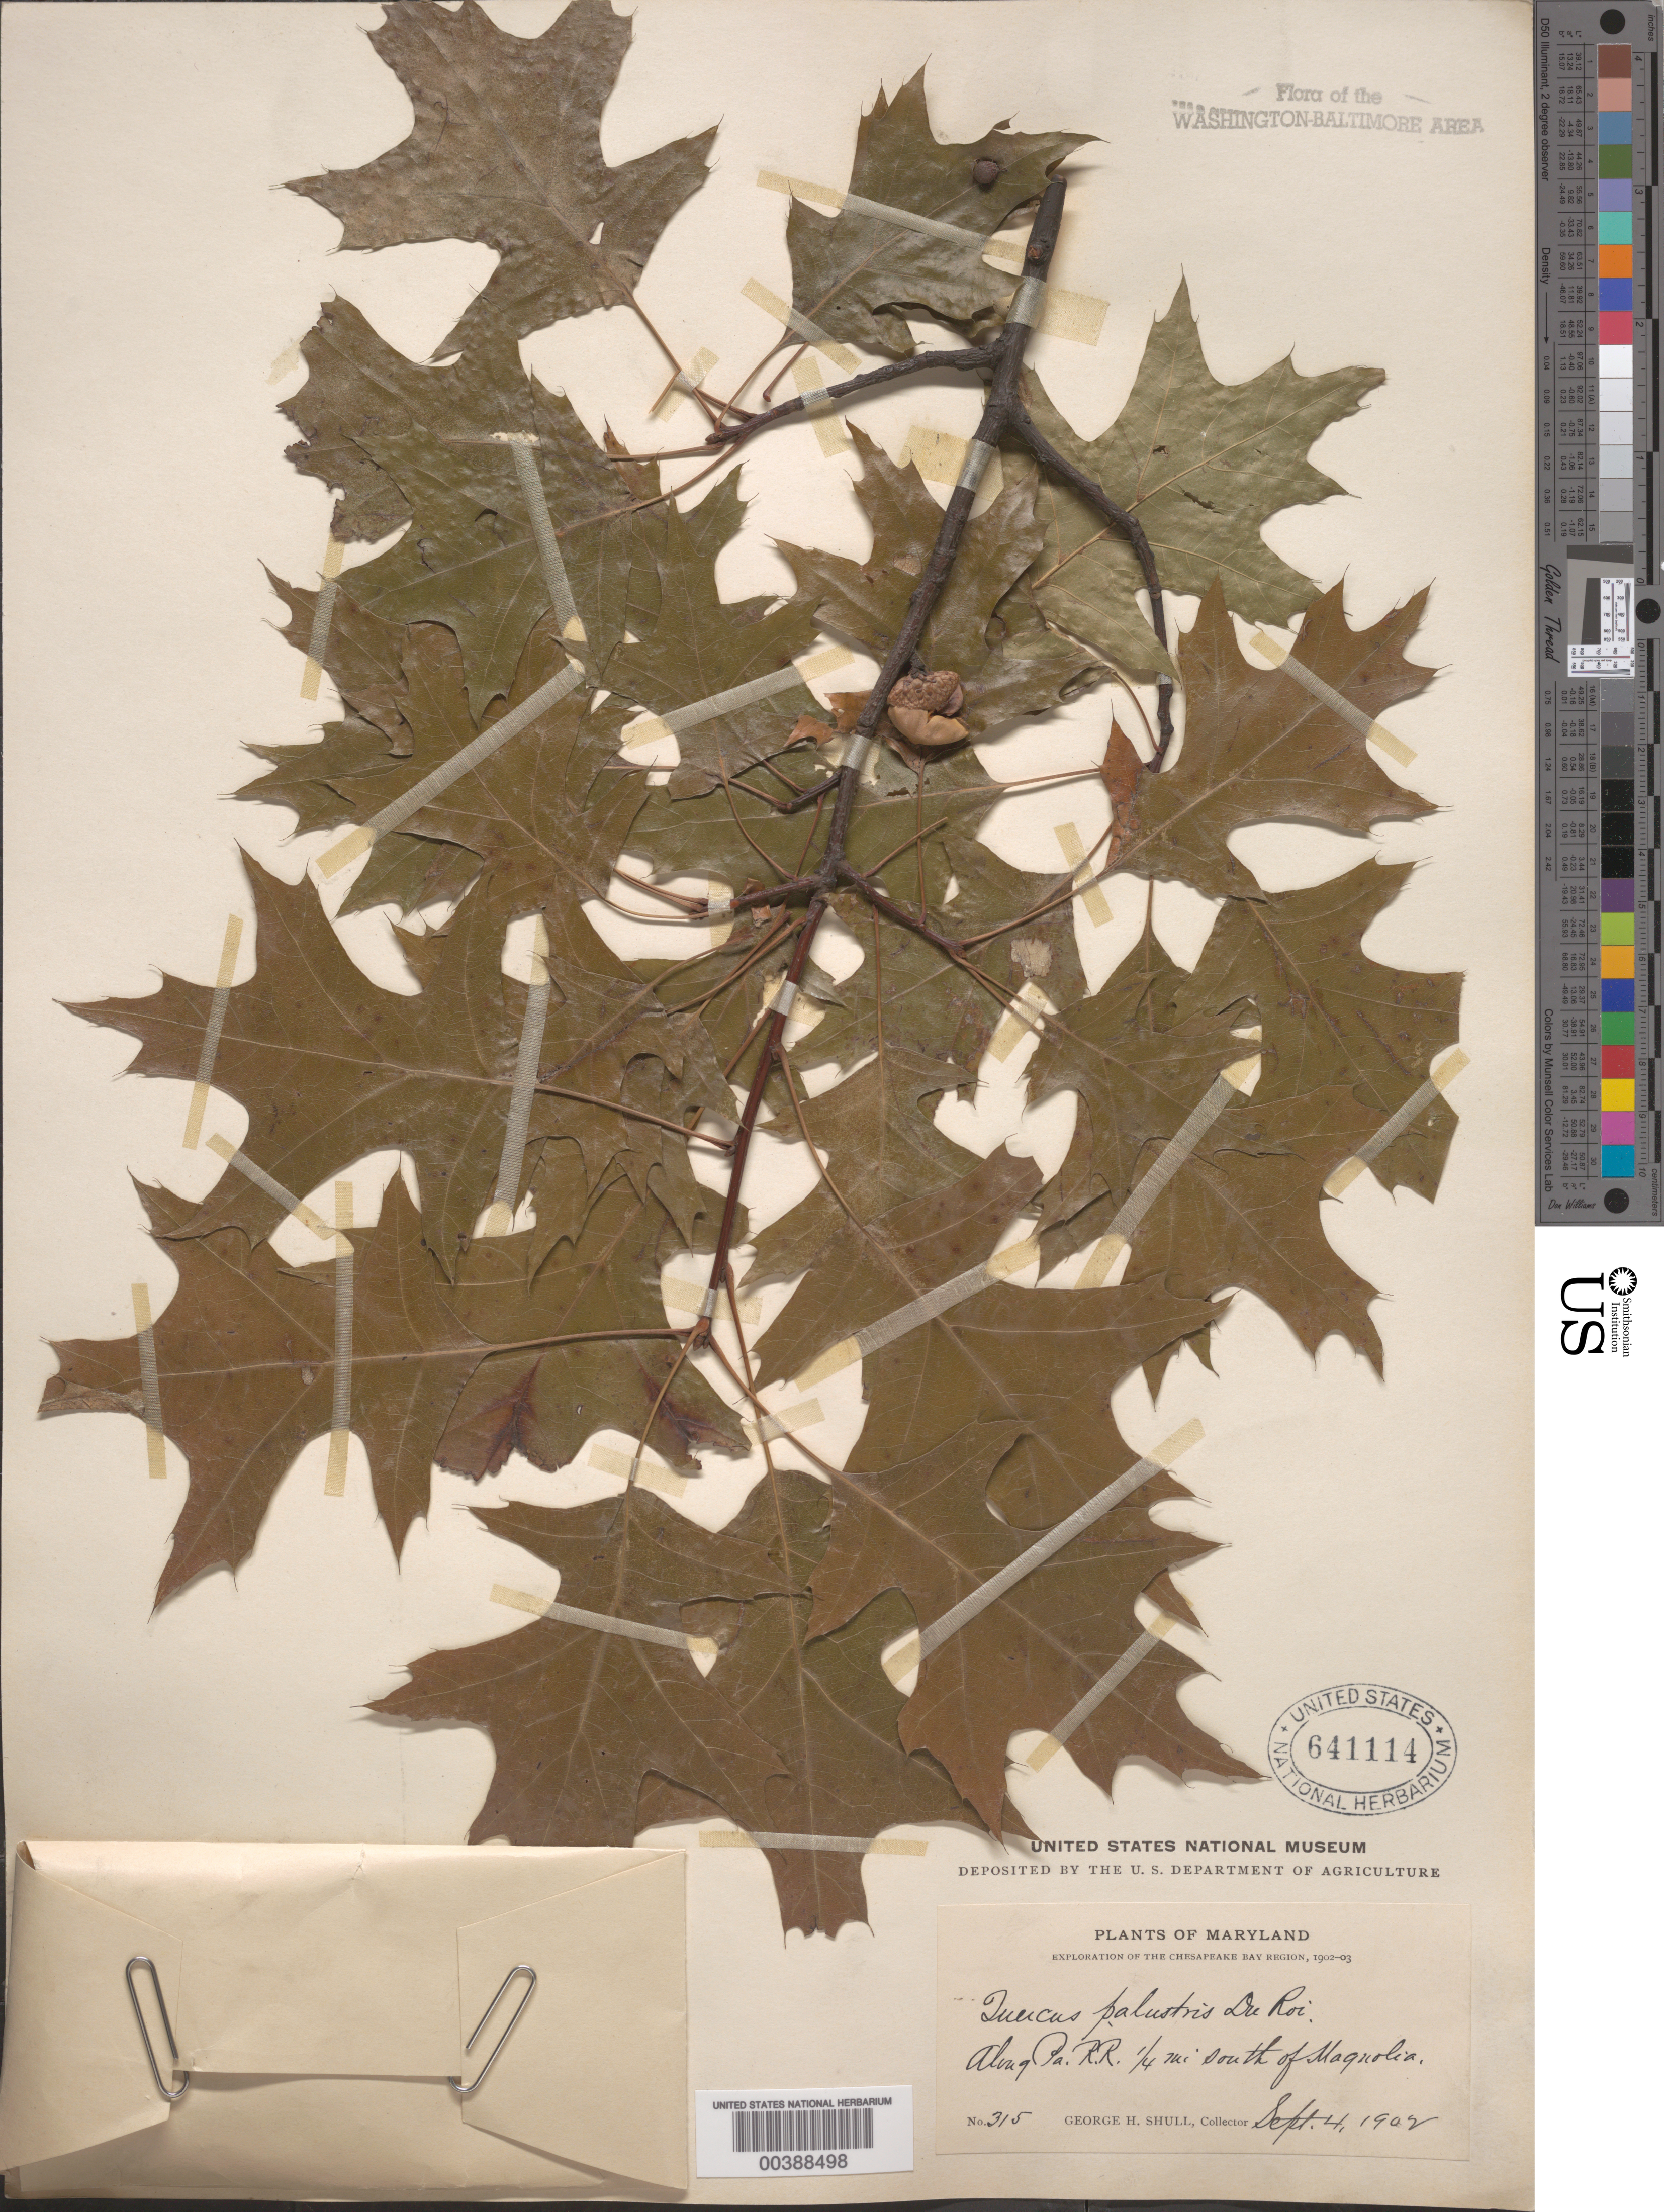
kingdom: Plantae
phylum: Tracheophyta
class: Magnoliopsida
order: Fagales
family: Fagaceae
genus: Quercus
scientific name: Quercus palustris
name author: Münchh.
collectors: G. H. Shull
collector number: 315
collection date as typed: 04 Sep 1902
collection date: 1902-09-04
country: United States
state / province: Maryland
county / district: Harford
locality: Penn. Railroad, south of Magnolia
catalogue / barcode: US 641114